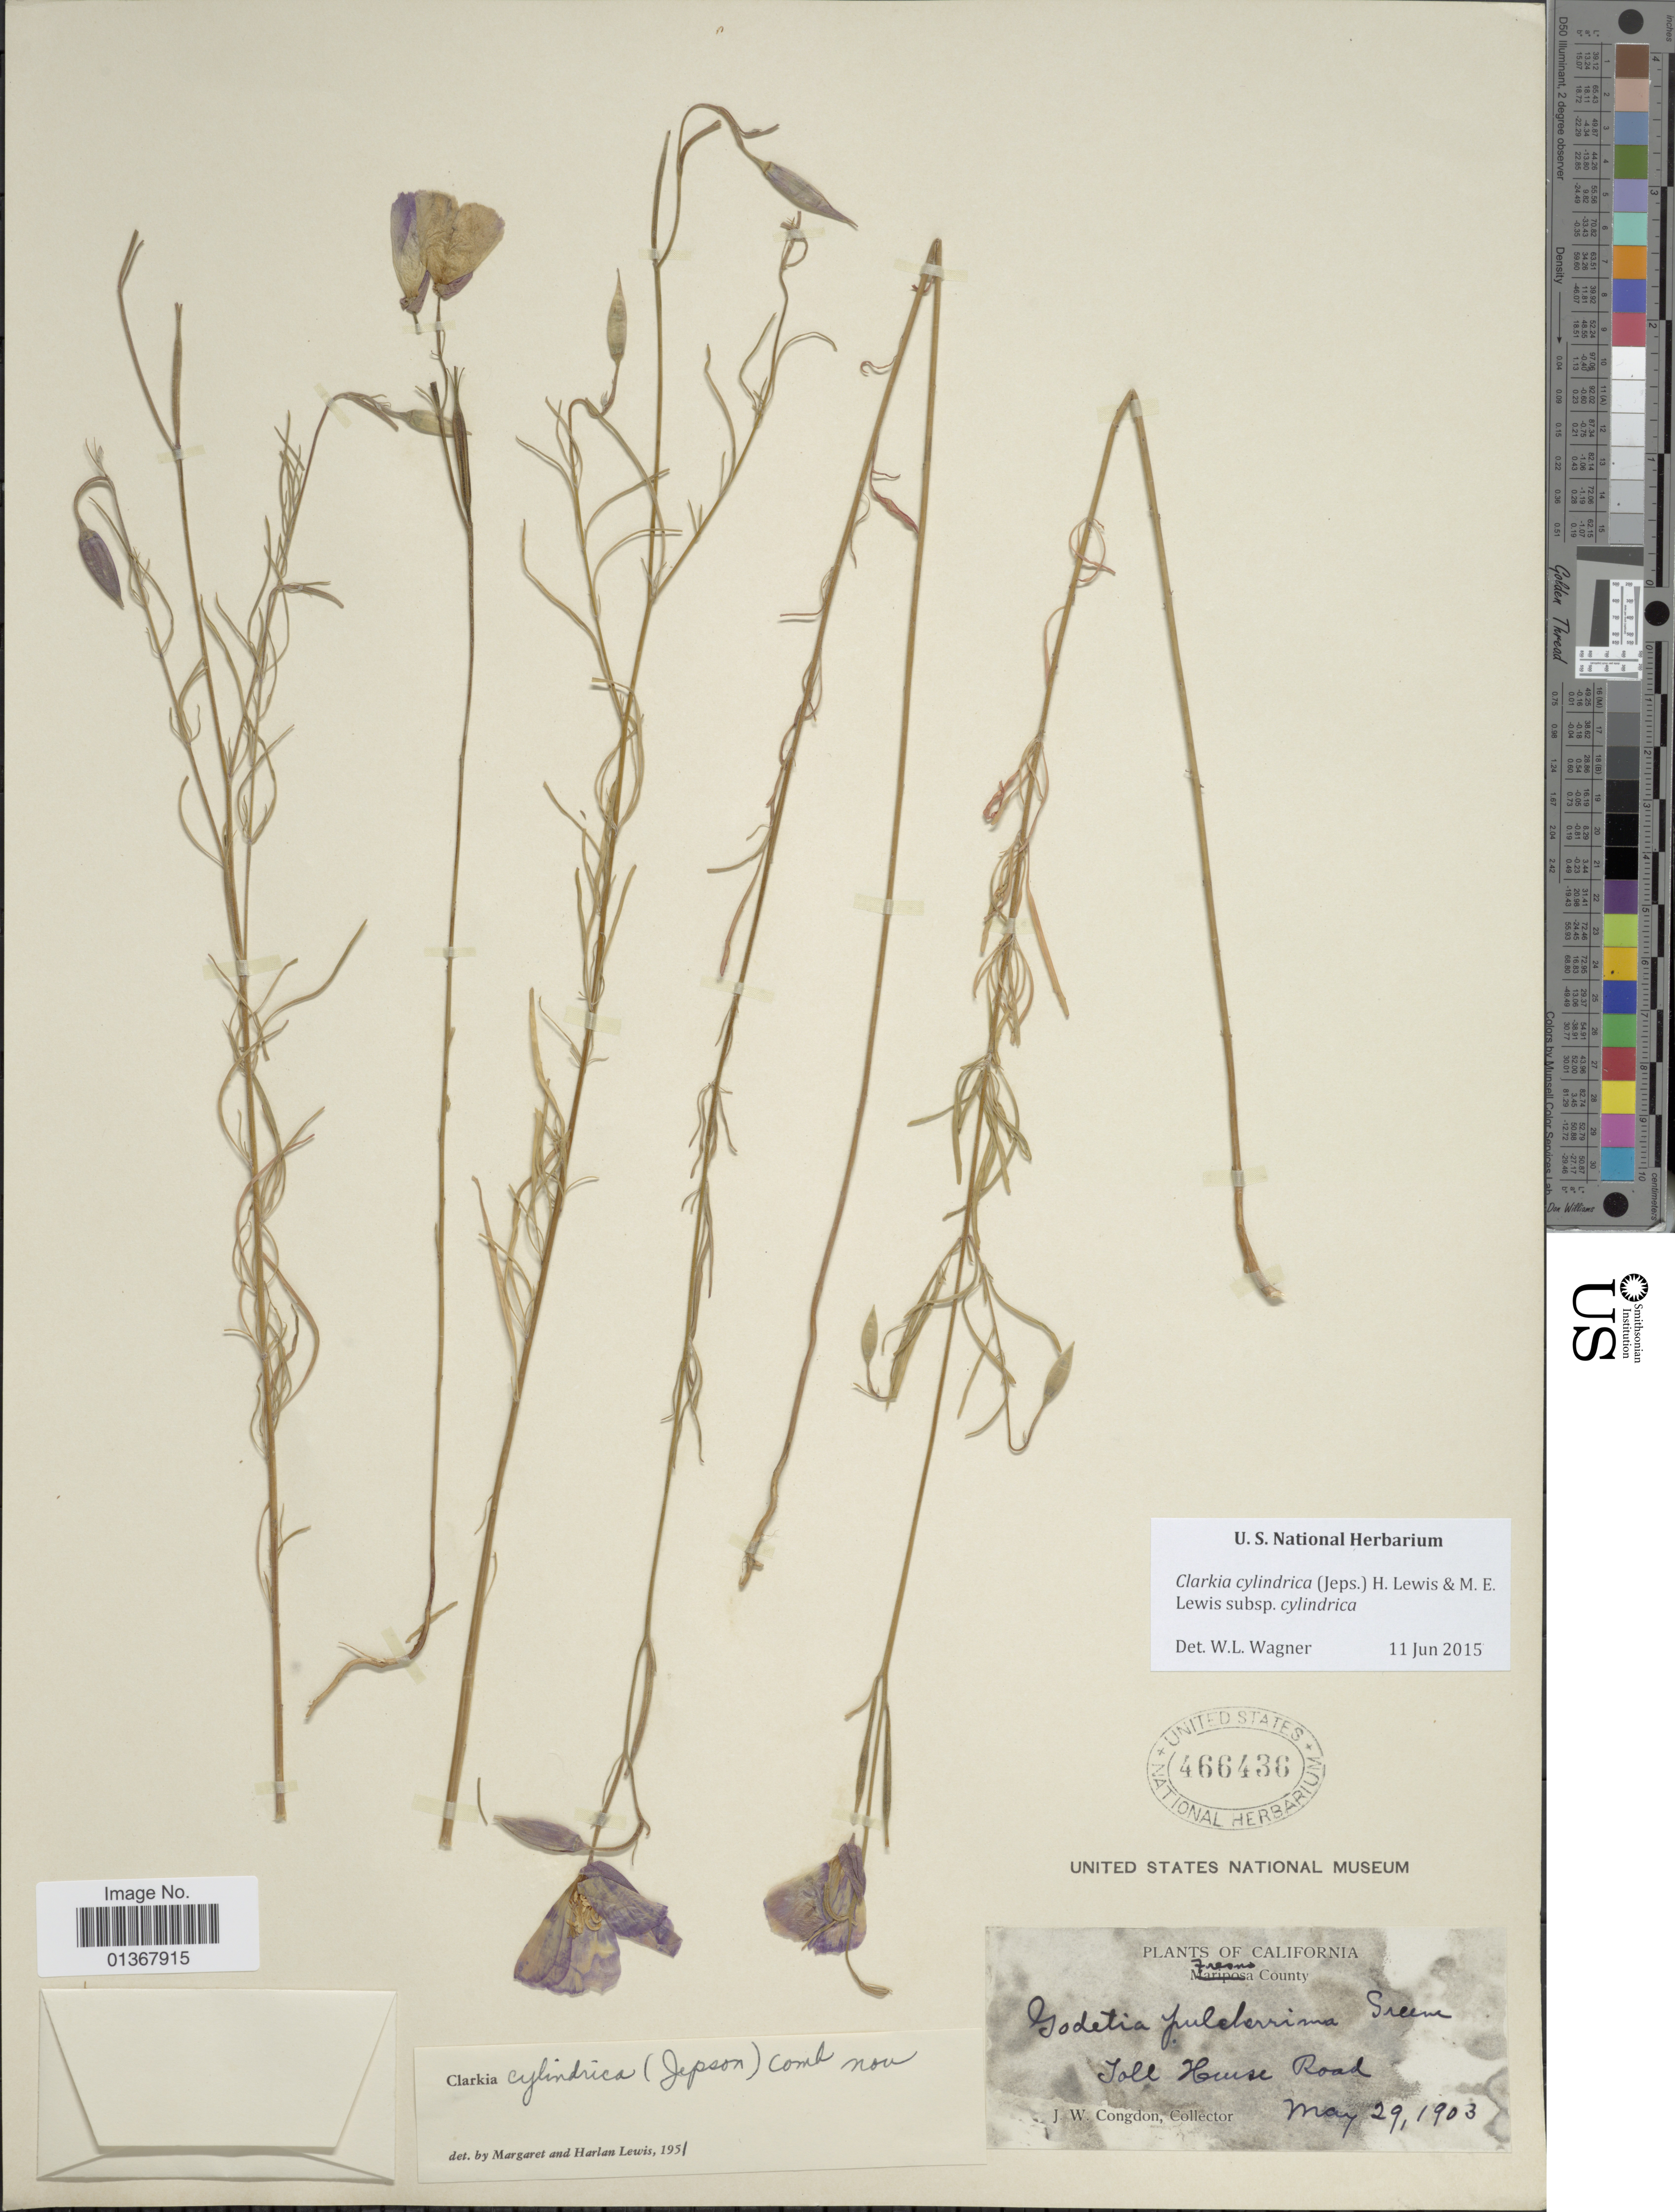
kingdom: Plantae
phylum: Tracheophyta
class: Magnoliopsida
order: Myrtales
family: Onagraceae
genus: Clarkia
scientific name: Clarkia cylindrica subsp. cylindrica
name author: (Jeps.) F. H. Lewis & M.R. Lewis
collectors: J. W. Congdon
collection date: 1903-05-29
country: United States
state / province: California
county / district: Fresno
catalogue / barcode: US 466436